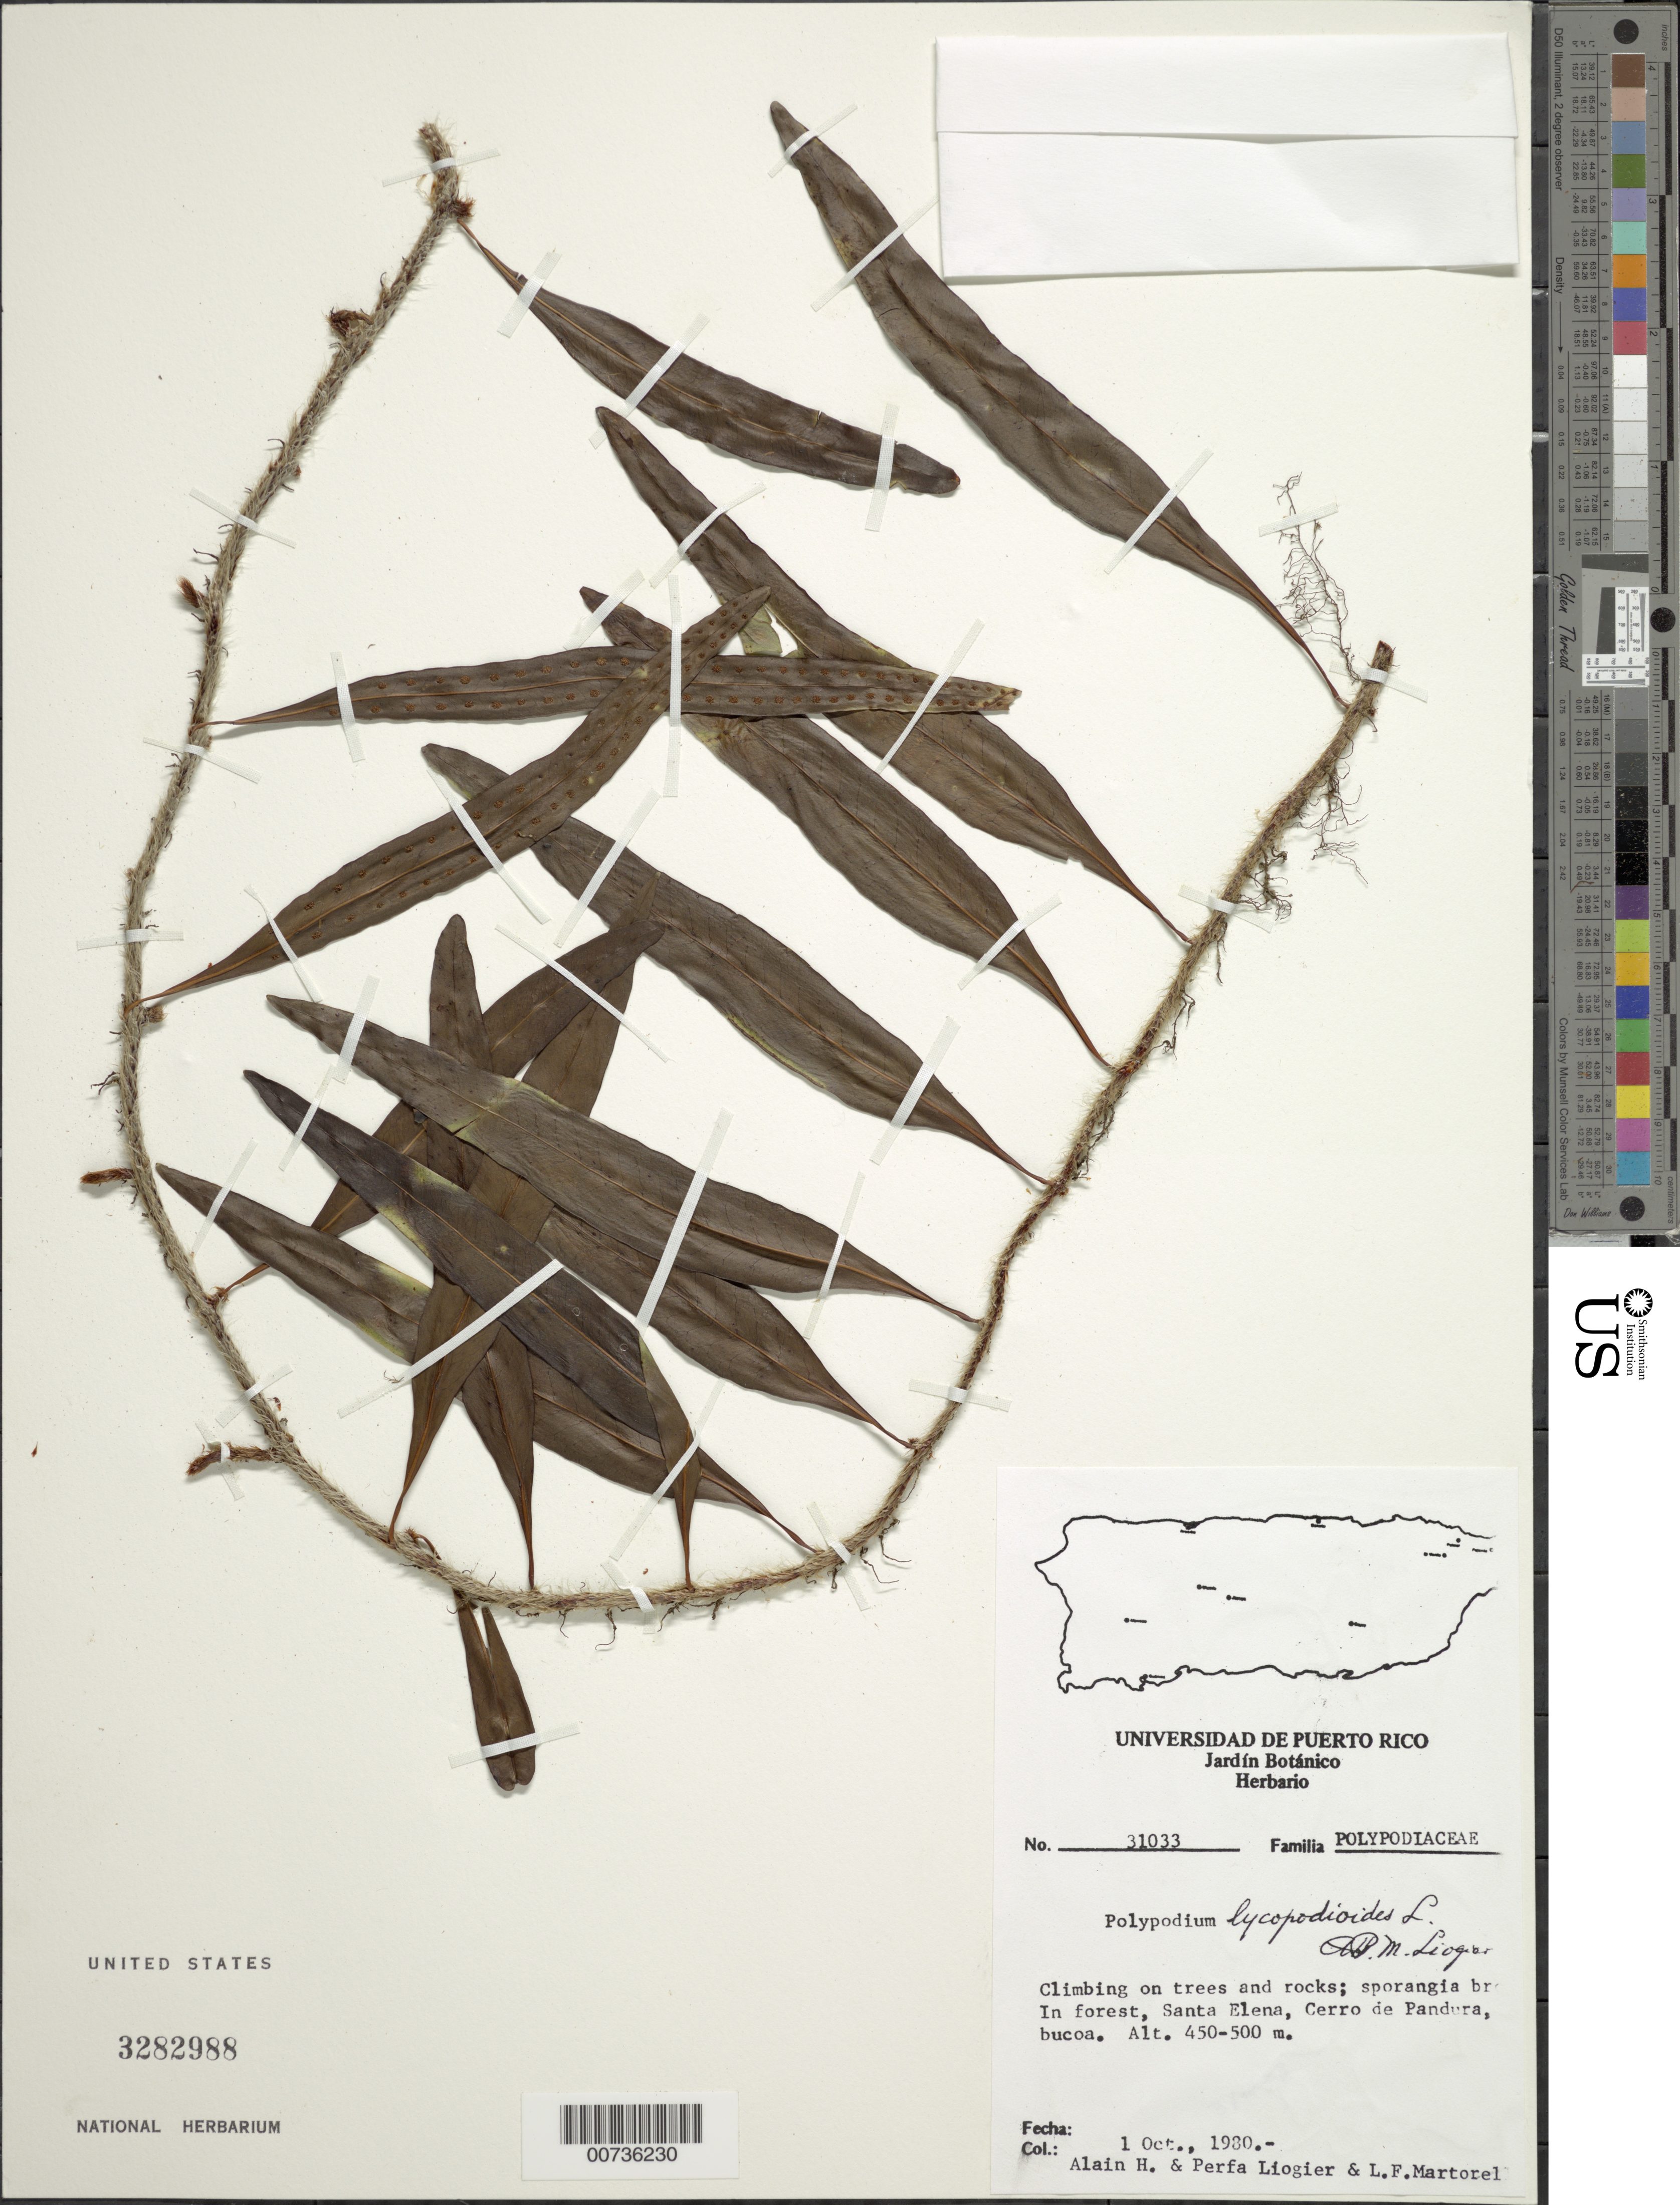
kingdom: Plantae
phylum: Tracheophyta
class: Polypodiopsida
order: Polypodiales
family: Polypodiaceae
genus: Microgramma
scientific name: Microgramma lycopodioides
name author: (L.) Copel.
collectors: A. H. Liogier, M. P. Liogier & L. Martorell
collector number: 31033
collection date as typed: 01 Oct 1980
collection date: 1980-10-01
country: Puerto Rico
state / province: Yabucoa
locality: Cerro de Pandura, Santa Elena, Forest.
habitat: Climbing on trees and rocks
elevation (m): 450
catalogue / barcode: US 3282988